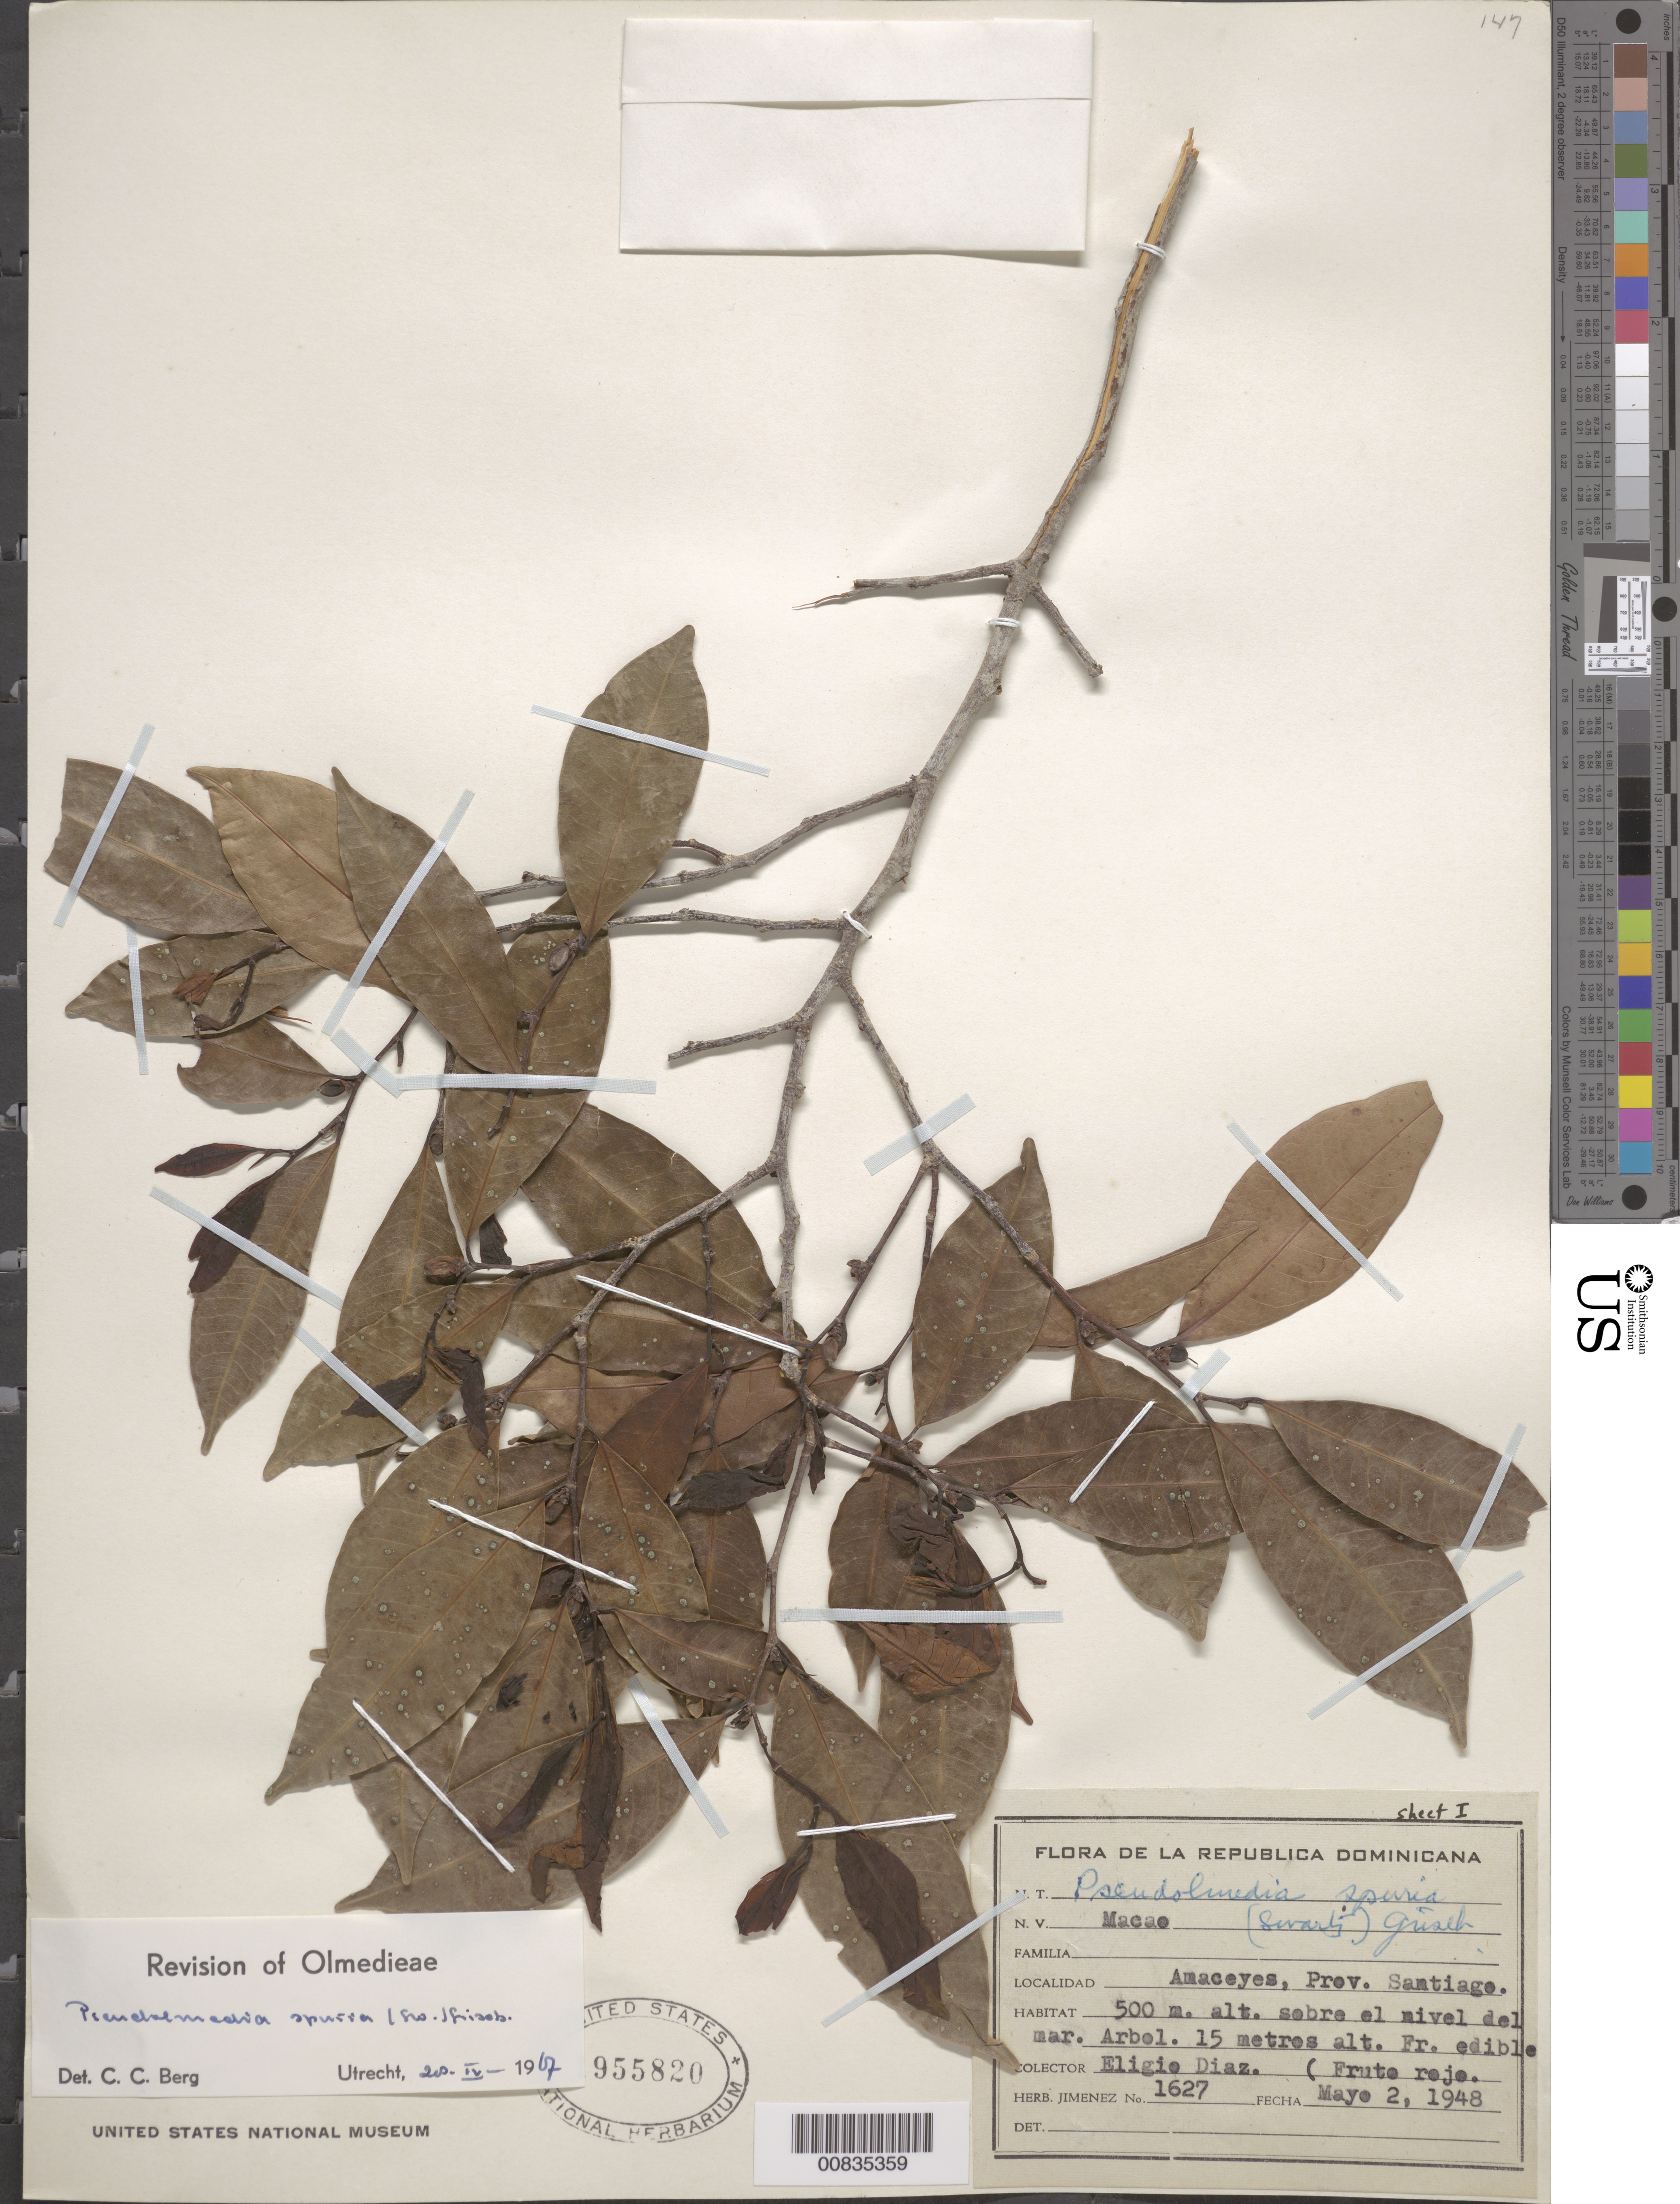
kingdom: Plantae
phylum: Tracheophyta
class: Magnoliopsida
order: Rosales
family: Moraceae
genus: Pseudolmedia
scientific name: Pseudolmedia spuria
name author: (Sw.) Griseb.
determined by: Berg, C. C.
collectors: J. J. Jiménez & E. Diaz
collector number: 1627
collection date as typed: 02 May 1948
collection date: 1948-05-02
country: Dominican Republic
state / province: Santiago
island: Hispaniola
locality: Amaceyes.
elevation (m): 500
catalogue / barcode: US 1955820